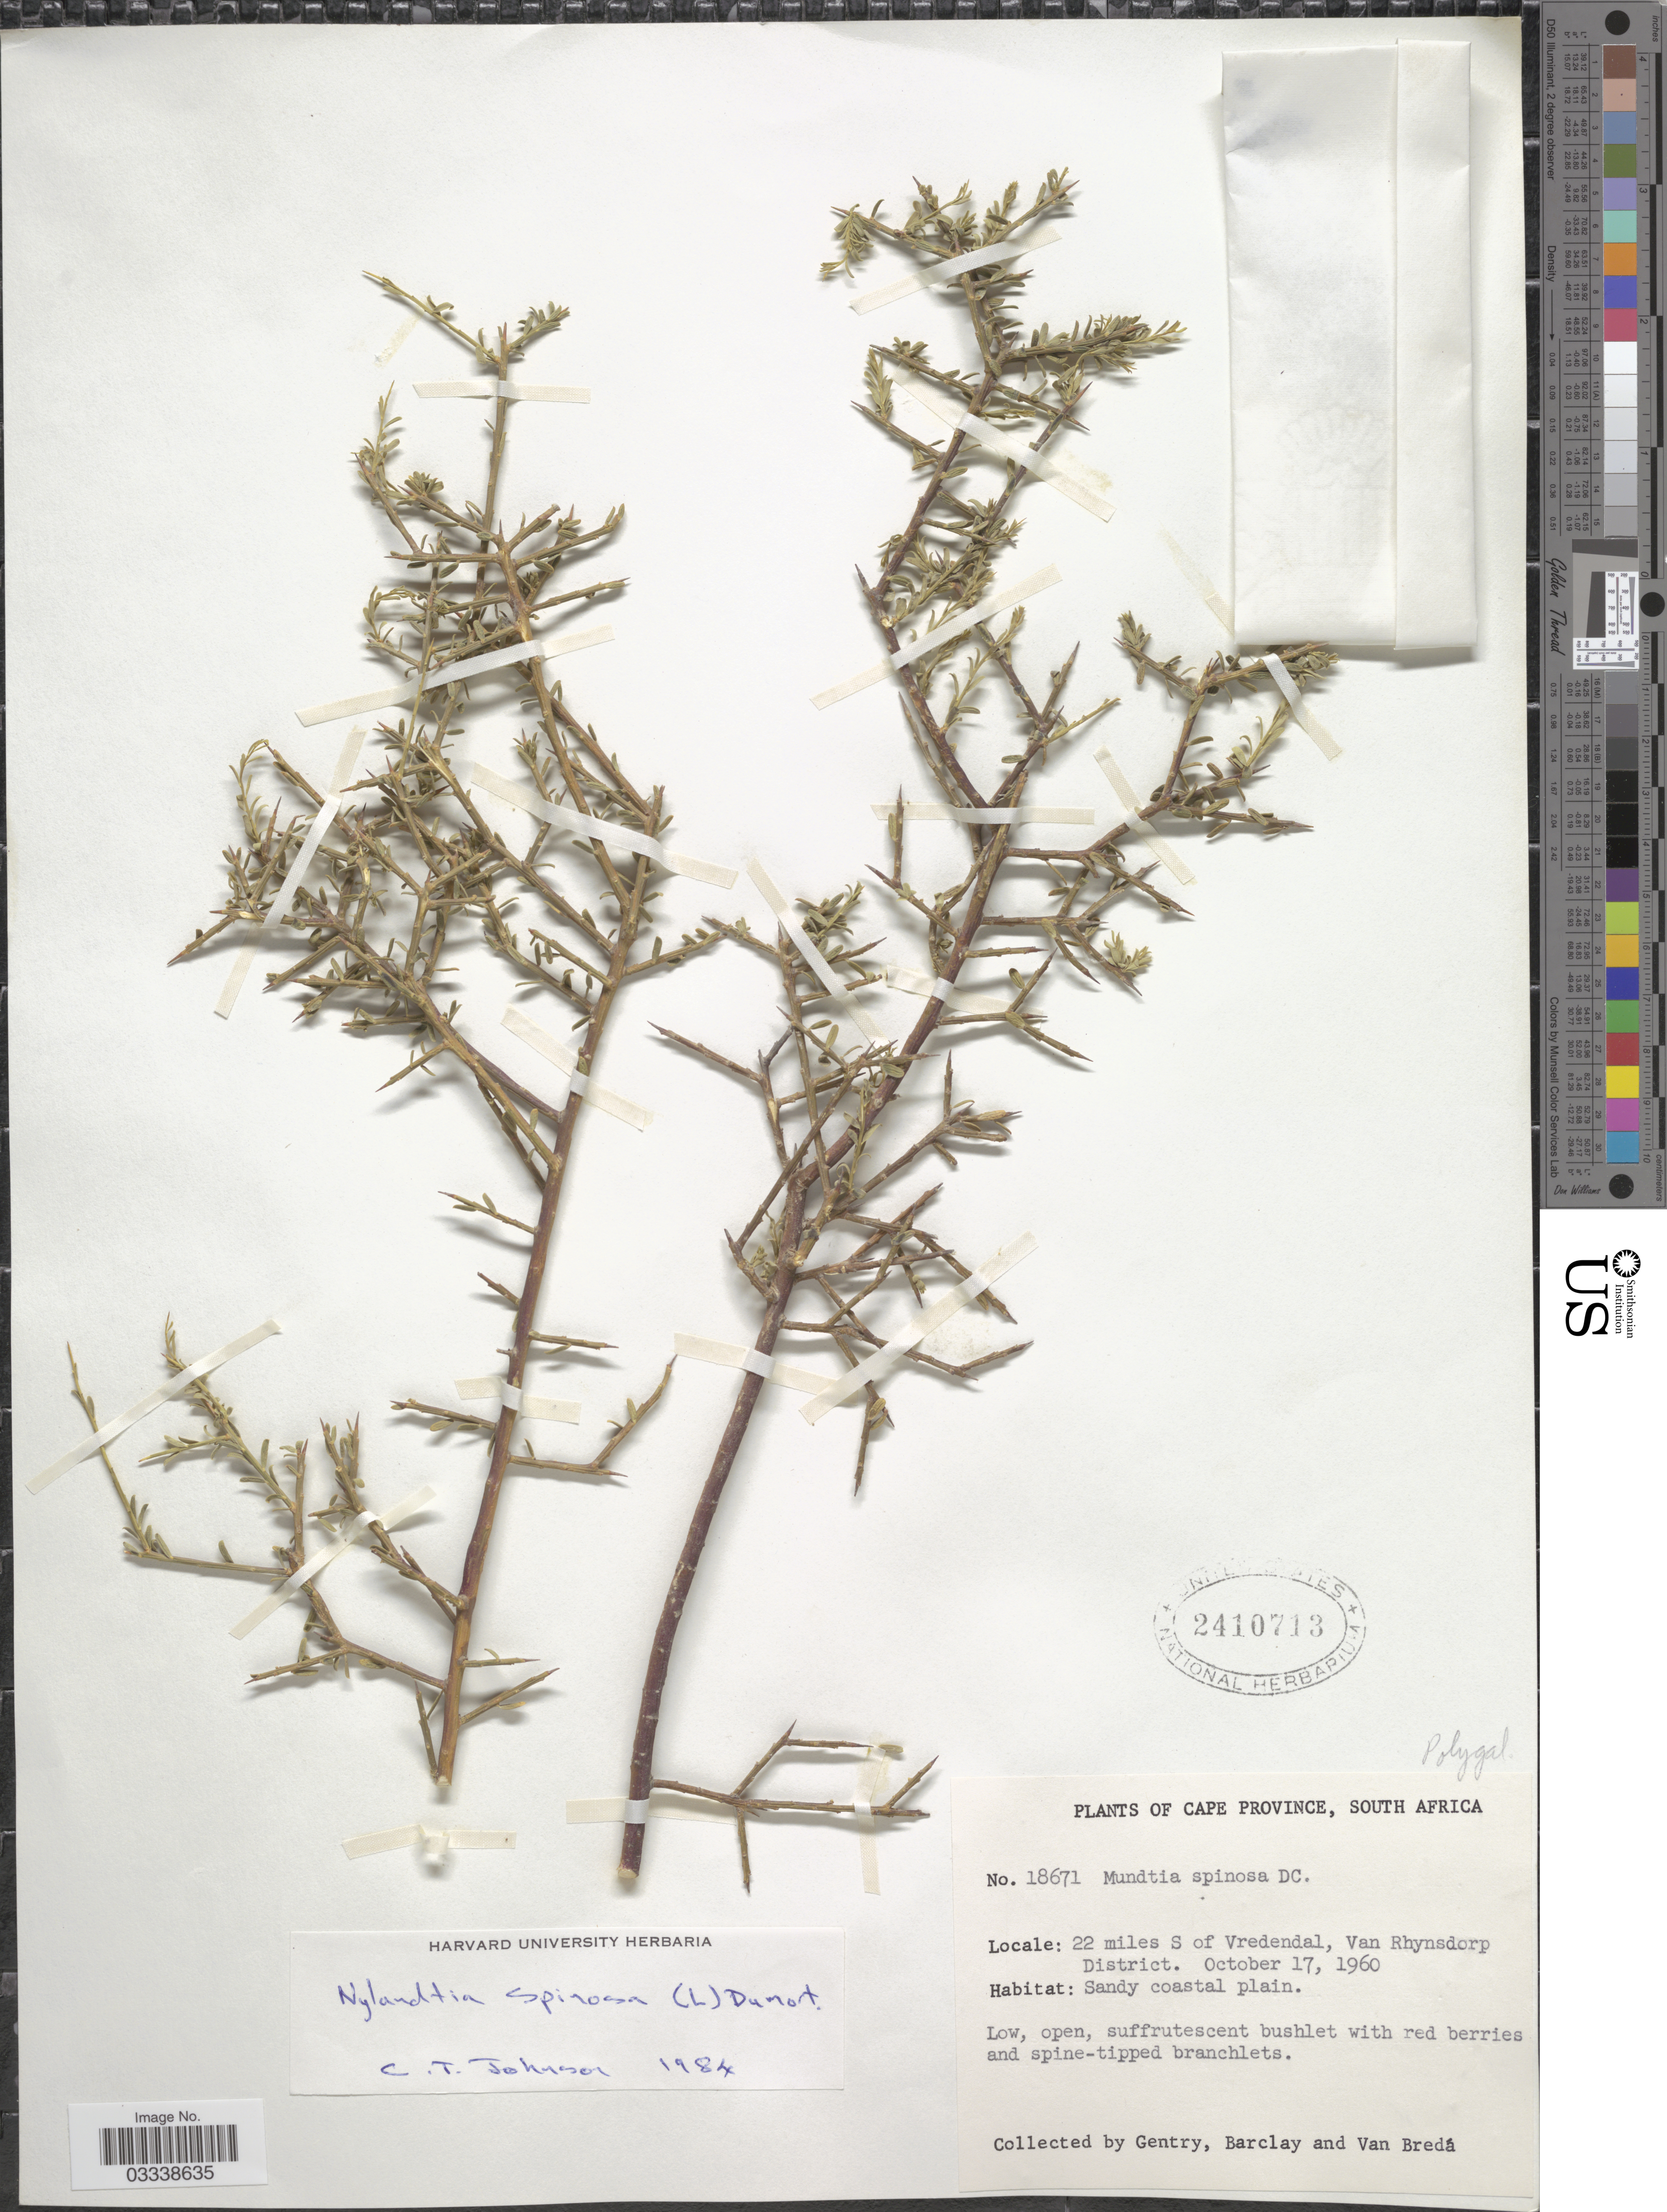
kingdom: Plantae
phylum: Tracheophyta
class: Magnoliopsida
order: Fabales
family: Polygalaceae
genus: Muraltia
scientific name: Muraltia spinosa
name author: (L.) F. Forest & J.C. Manning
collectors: Gentry, --, -- Barclay & Van Bredá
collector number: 18671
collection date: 1960-10-17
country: South Africa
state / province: Western Cape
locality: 22 miles S of Vredendal, Van Rhynsdorp District.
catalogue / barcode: US 2410713